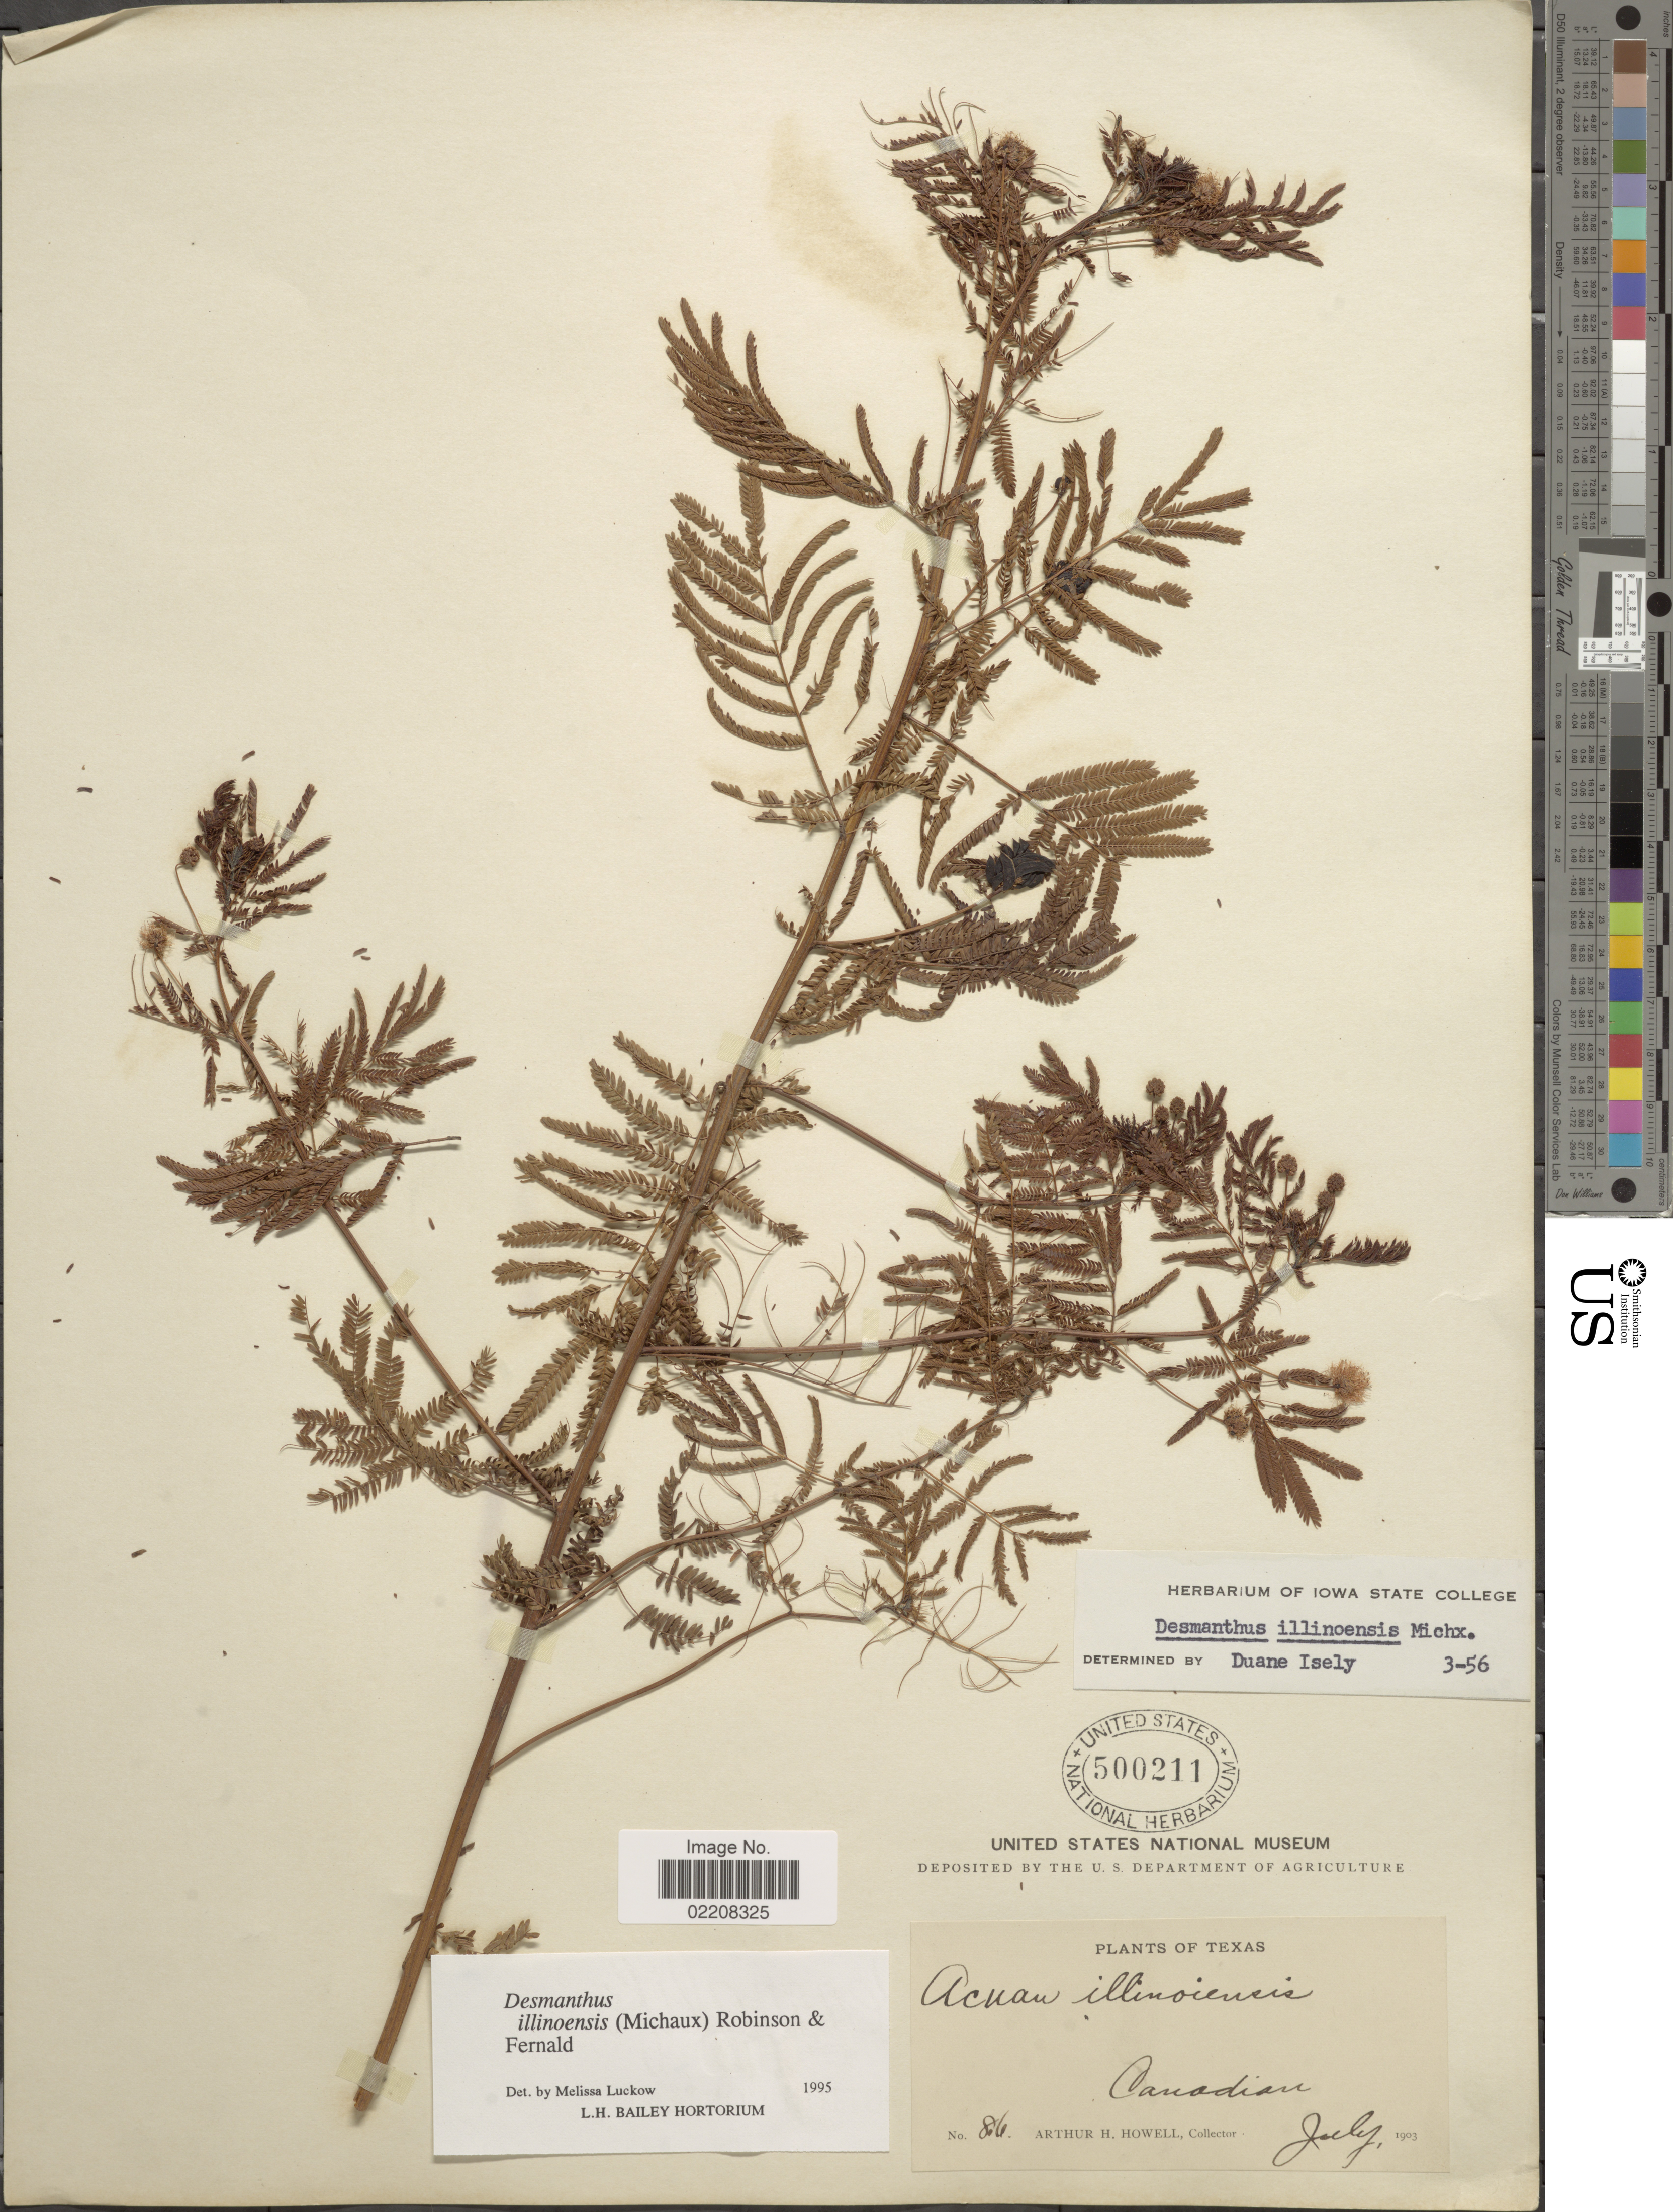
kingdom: Plantae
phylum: Tracheophyta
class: Magnoliopsida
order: Fabales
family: Fabaceae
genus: Desmanthus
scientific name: Desmanthus illinoensis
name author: (Michx.) MacMill.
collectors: A. Howell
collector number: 86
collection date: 1903-07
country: United States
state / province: Texas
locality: Canadian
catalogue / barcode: US 500211